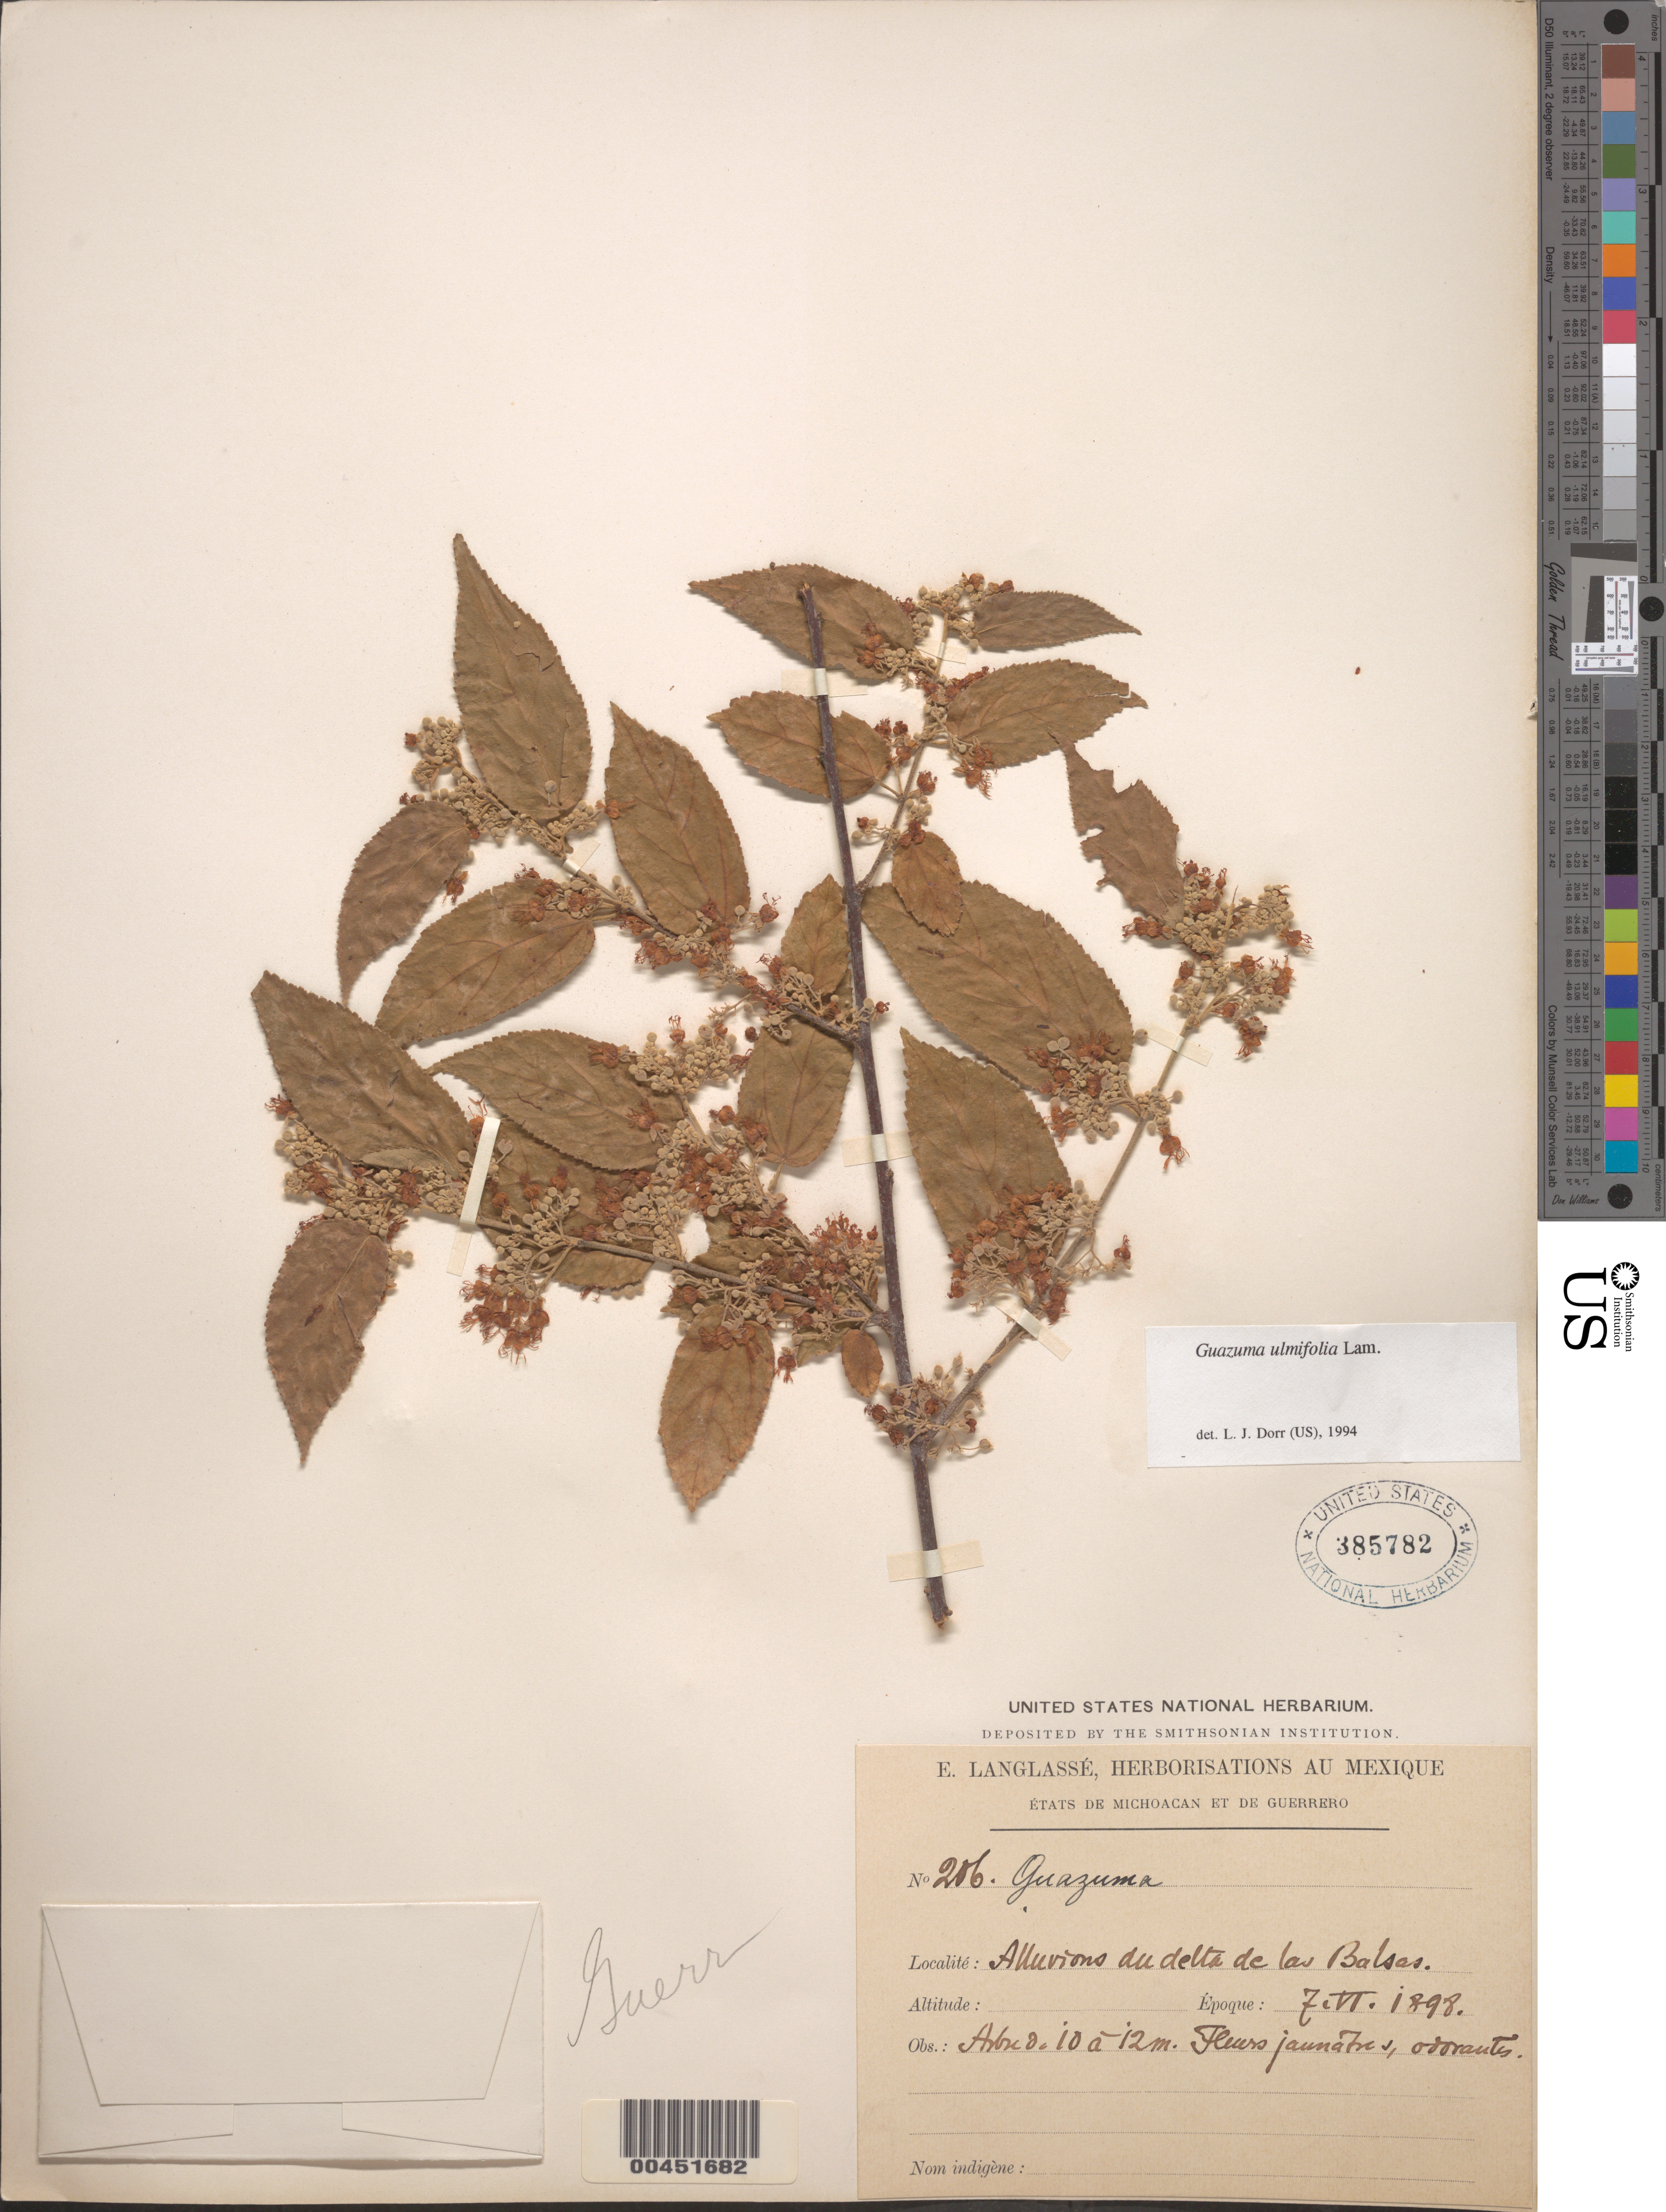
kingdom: Plantae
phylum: Tracheophyta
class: Magnoliopsida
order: Malvales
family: Malvaceae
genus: Guazuma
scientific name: Guazuma ulmifolia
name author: Lam.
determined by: Dorr, L. J., (BOT), Smithsonian Institution - National Museum of Natural History (UNITED STATES)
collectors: E. Langlassé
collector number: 206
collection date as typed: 07 Jun 1898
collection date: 1898-06-07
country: Mexico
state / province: Guerrero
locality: Alluvions du delta de las Balsas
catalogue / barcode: US 385782